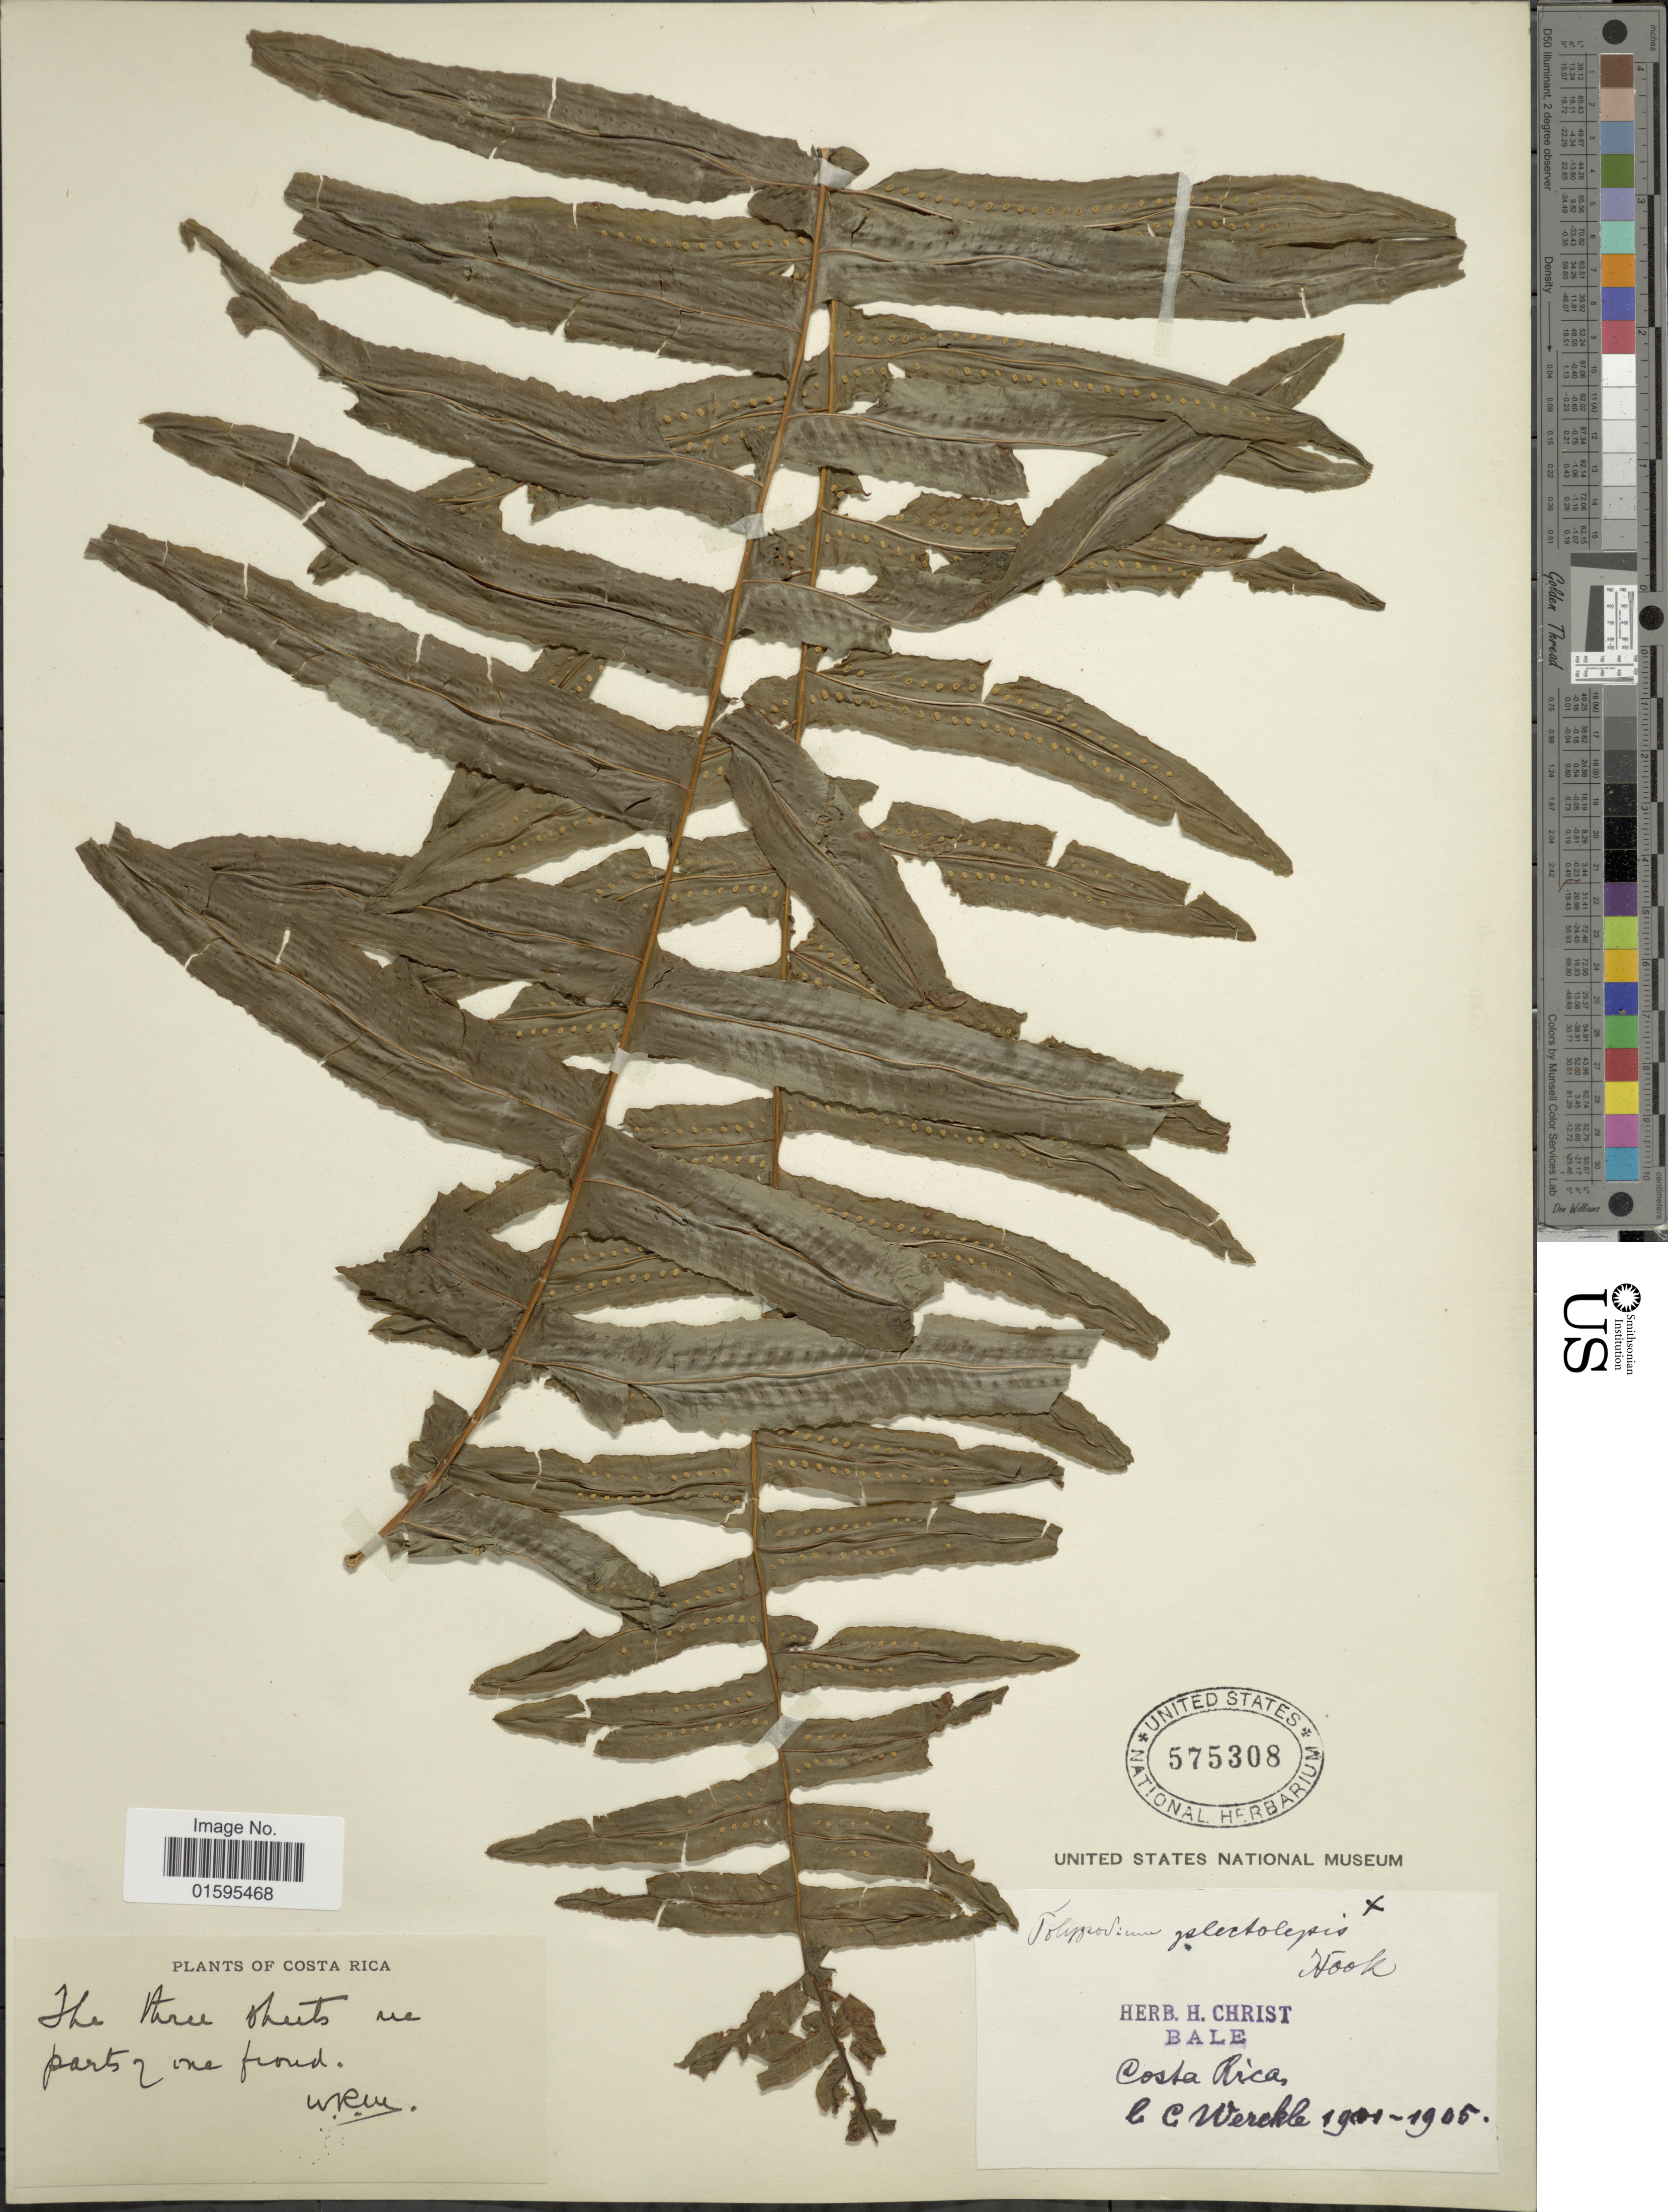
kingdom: Plantae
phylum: Tracheophyta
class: Polypodiopsida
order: Polypodiales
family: Polypodiaceae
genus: Polypodium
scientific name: Polypodium plectolepidioides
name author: Rosenst.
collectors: C. Wercklé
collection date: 1901/1905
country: Costa Rica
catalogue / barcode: US 575308